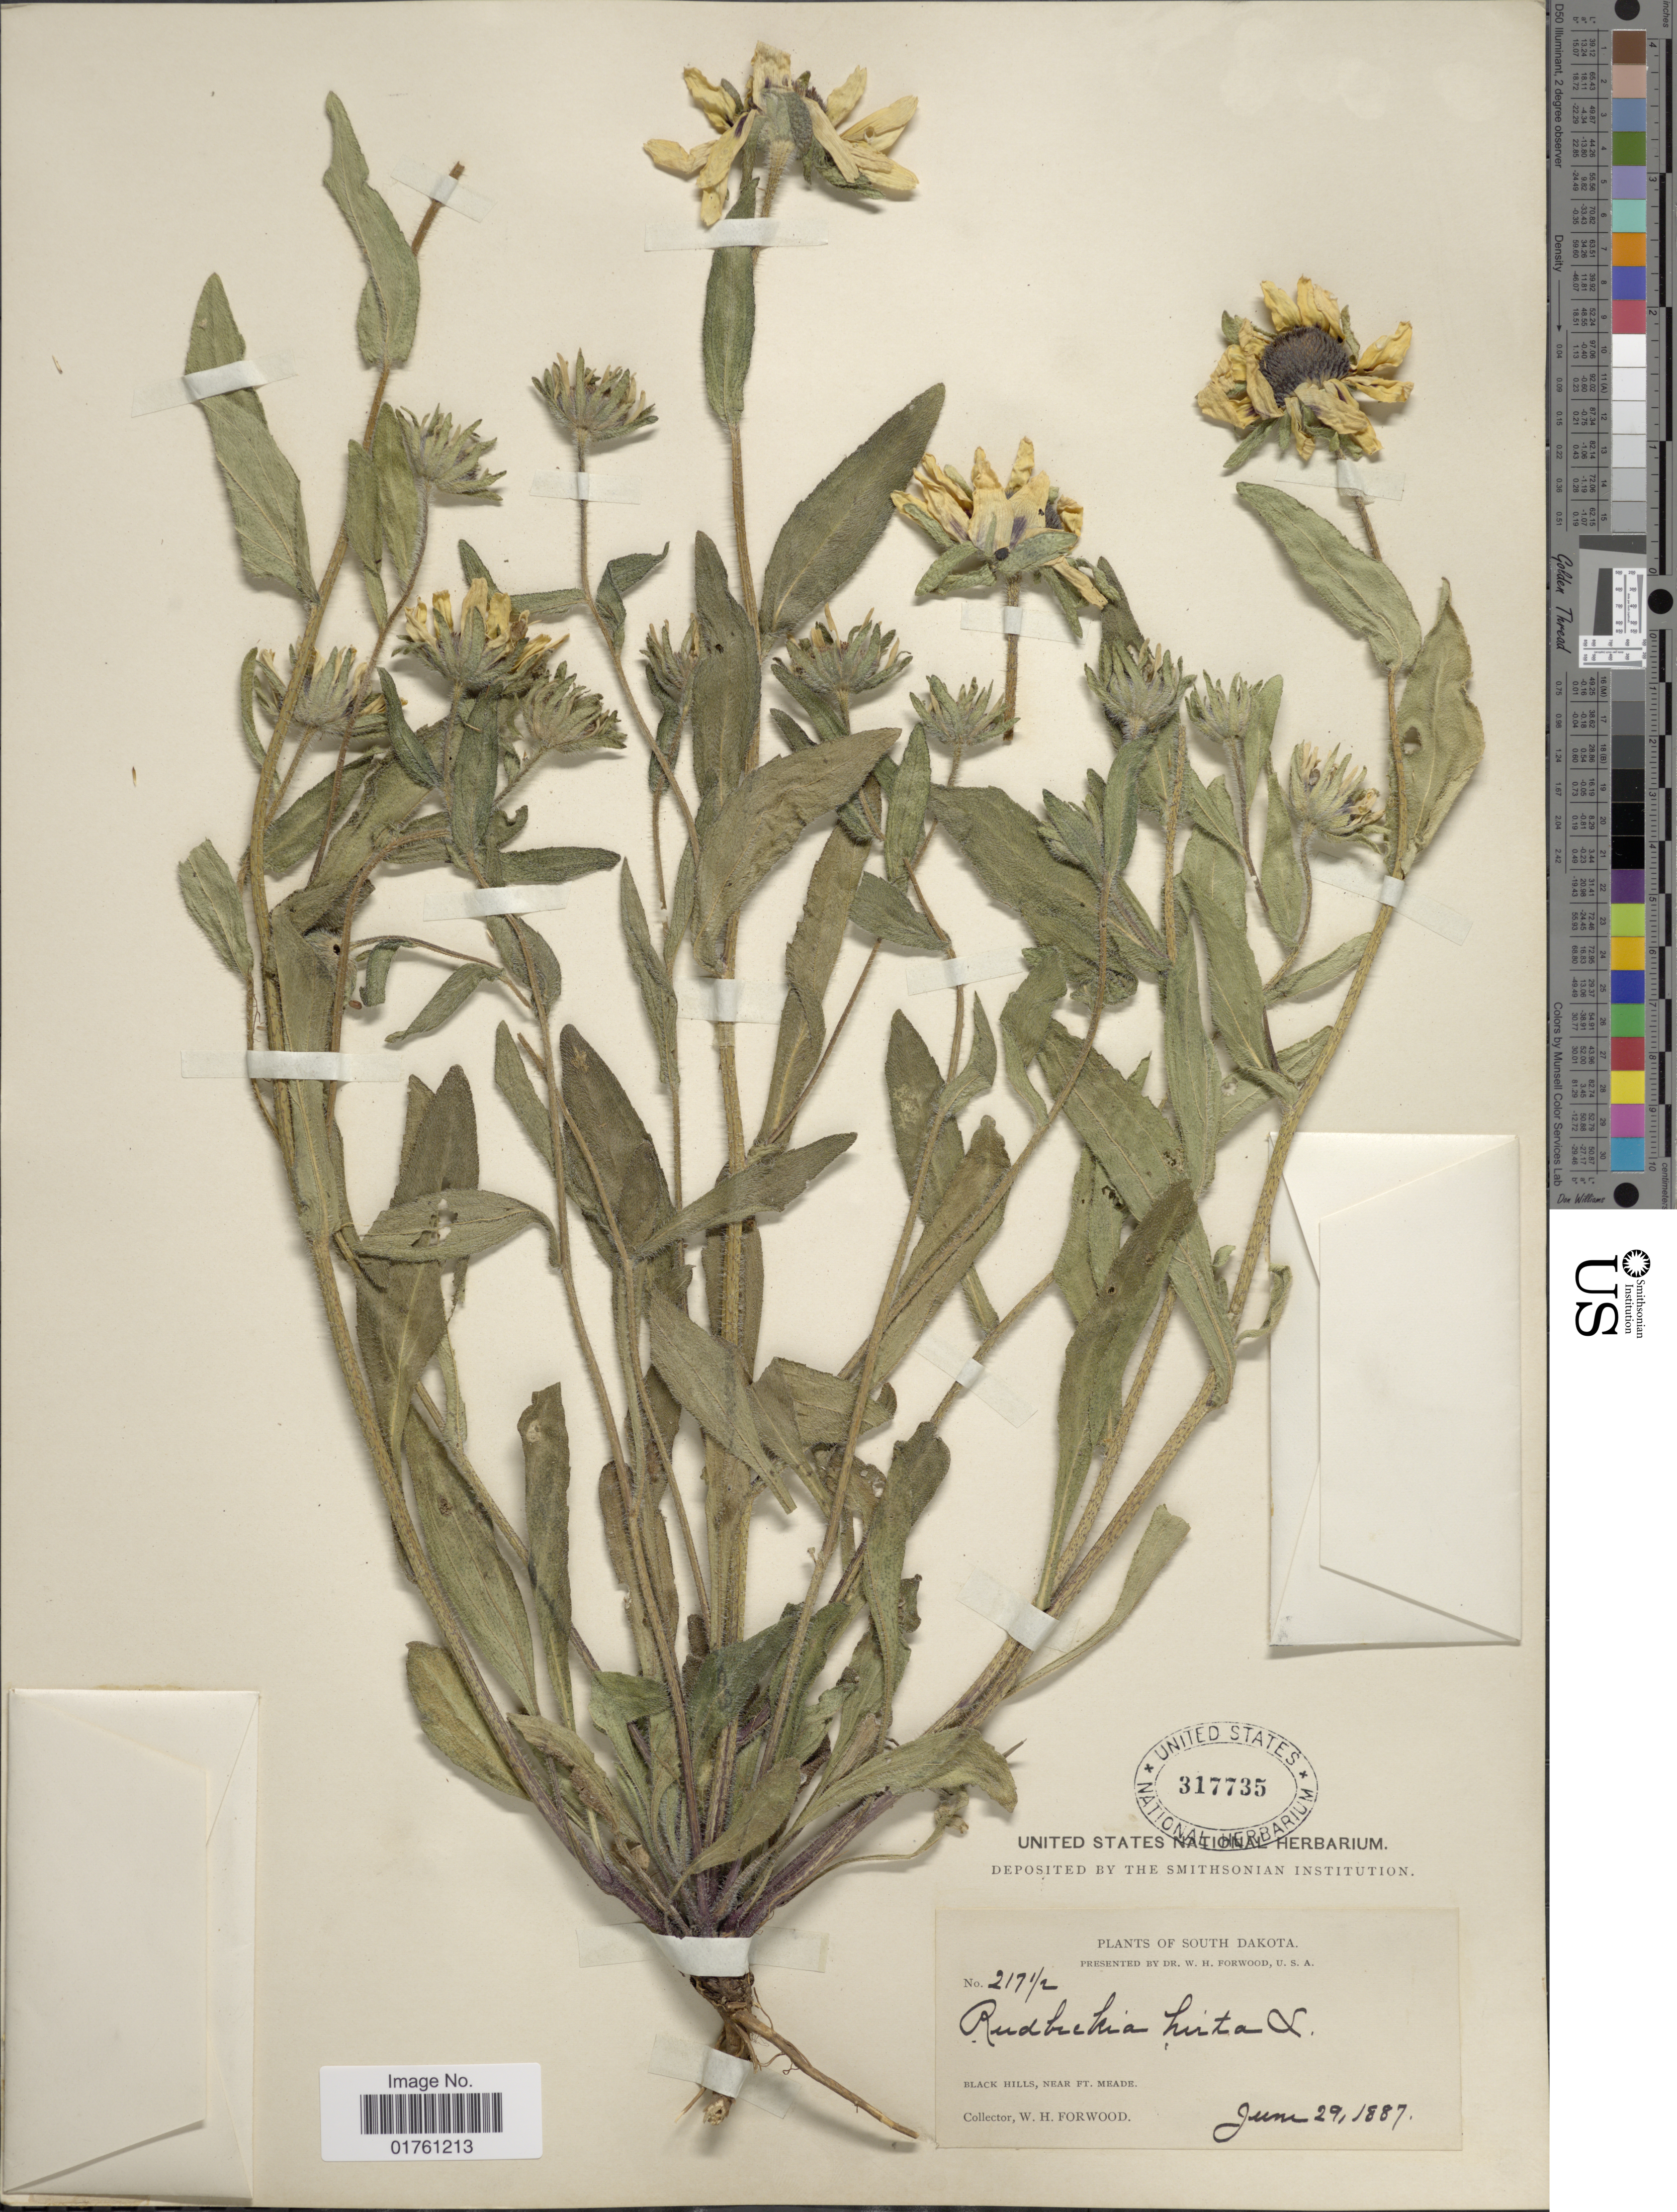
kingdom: Plantae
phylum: Tracheophyta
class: Magnoliopsida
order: Asterales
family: Asteraceae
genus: Rudbeckia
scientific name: Rudbeckia hirta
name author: L.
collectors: W. Forwood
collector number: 217½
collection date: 1887-06-29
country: United States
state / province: South Dakota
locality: Black Hills, near Ft Meade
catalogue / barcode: US 317735